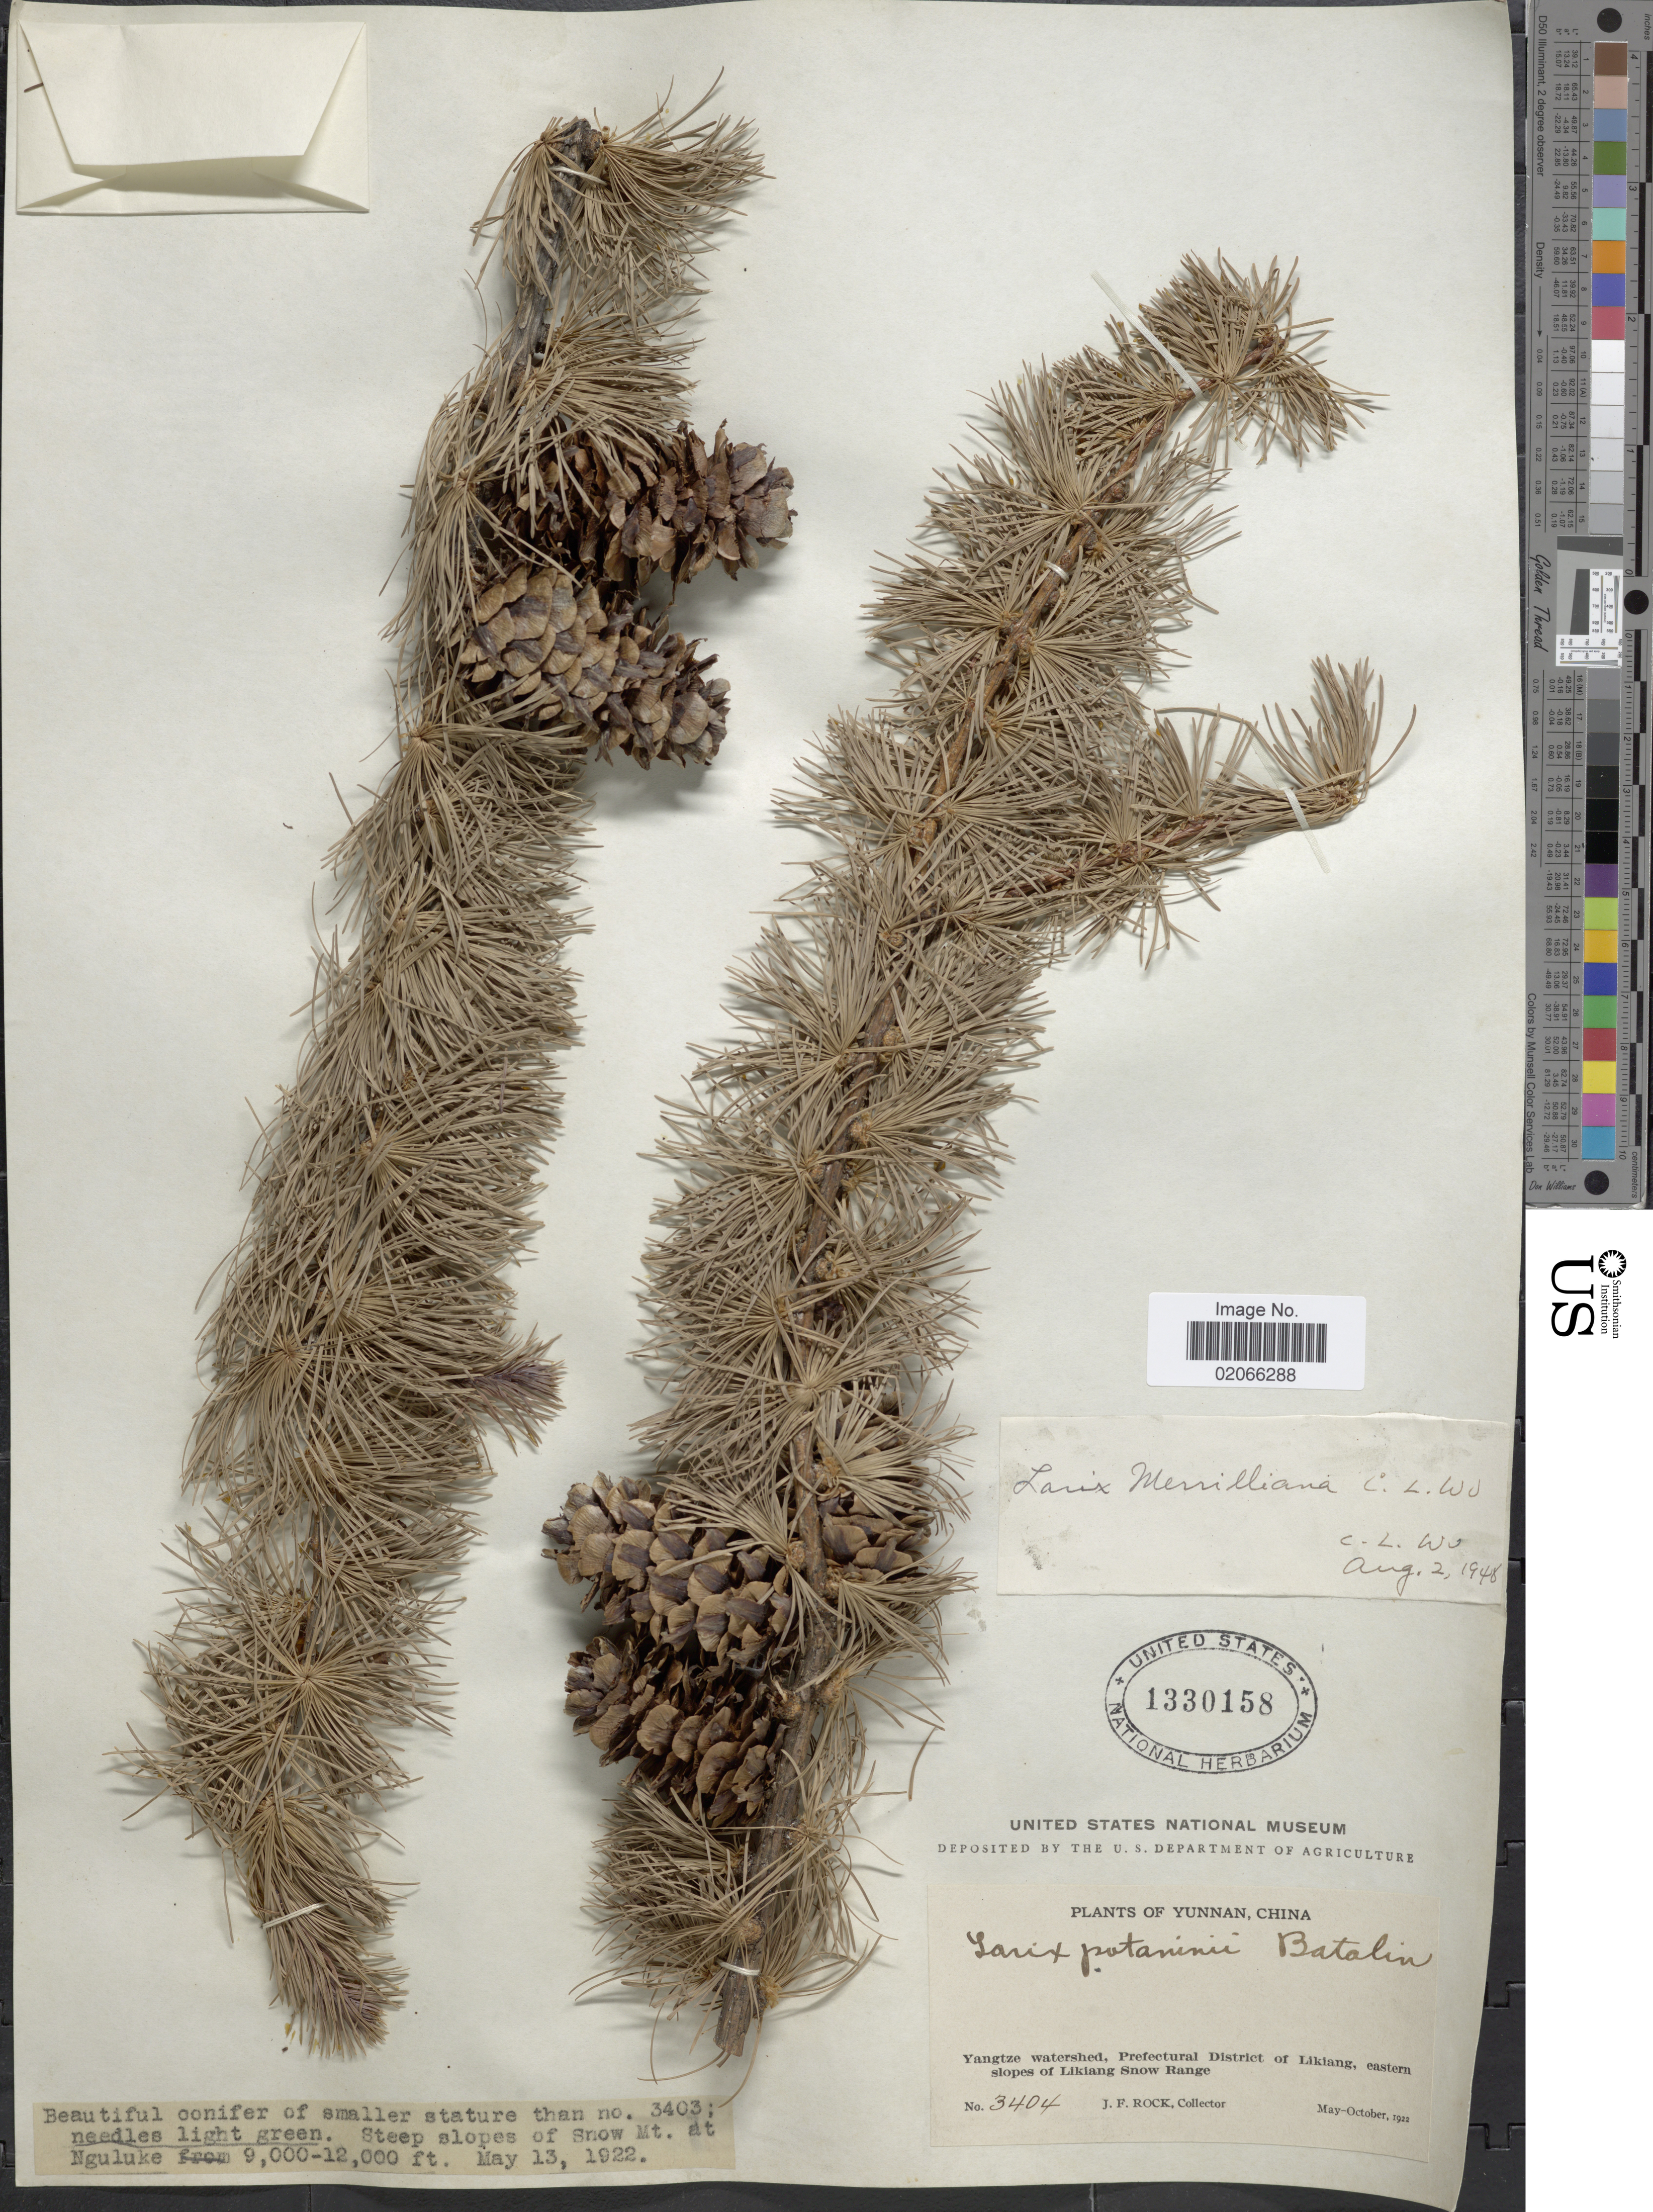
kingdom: Plantae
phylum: Tracheophyta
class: Pinopsida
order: Pinales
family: Pinaceae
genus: Larix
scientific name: Larix merrilliana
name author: C.L. Wu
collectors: J. Rock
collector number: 3404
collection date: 1922-05/1922-10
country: China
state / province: Yunnan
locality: Yangtze watershed, Prefectural District of Likiang, eastern slopes of Likiang Snow Range, steep slopes of Snow Mt. at Nguluke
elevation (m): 2743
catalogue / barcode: US 1330158